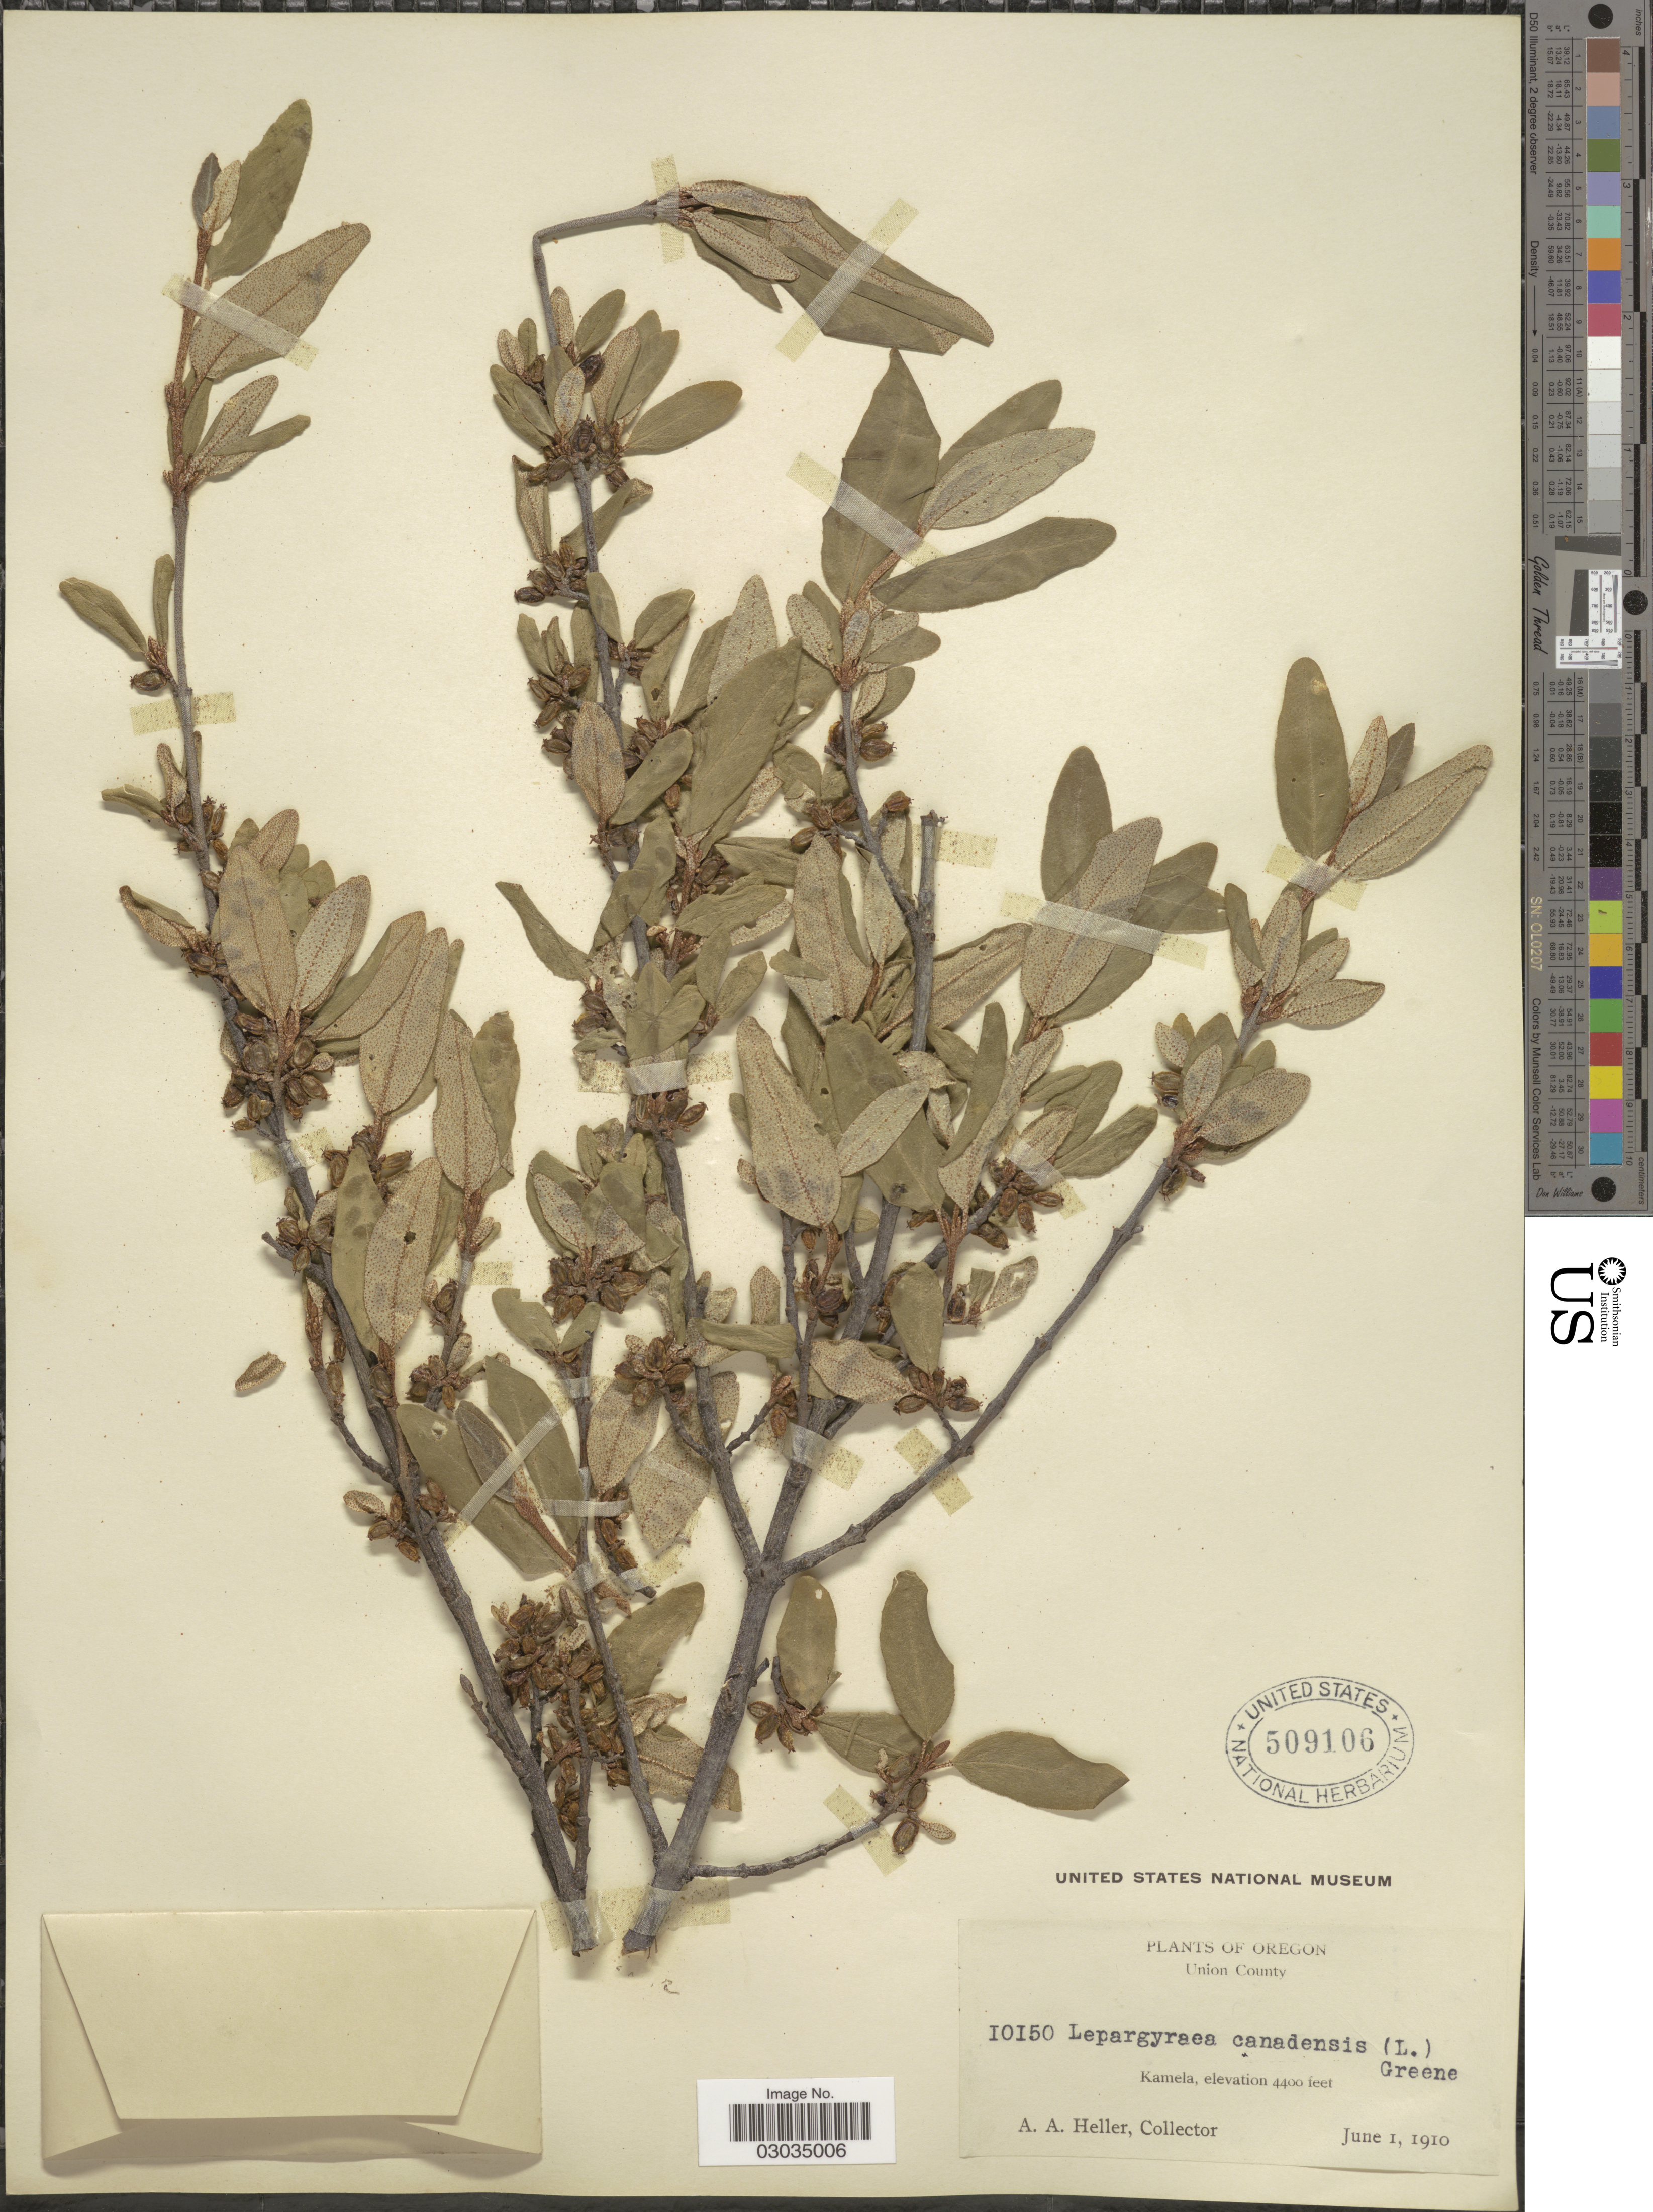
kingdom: Plantae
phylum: Tracheophyta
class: Magnoliopsida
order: Rosales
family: Elaeagnaceae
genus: Shepherdia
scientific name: Shepherdia canadensis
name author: (L.) Nutt.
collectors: A. A. Heller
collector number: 10150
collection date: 1910-06-01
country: United States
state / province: Oregon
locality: Union County, Kamela.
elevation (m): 1341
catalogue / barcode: US 509106